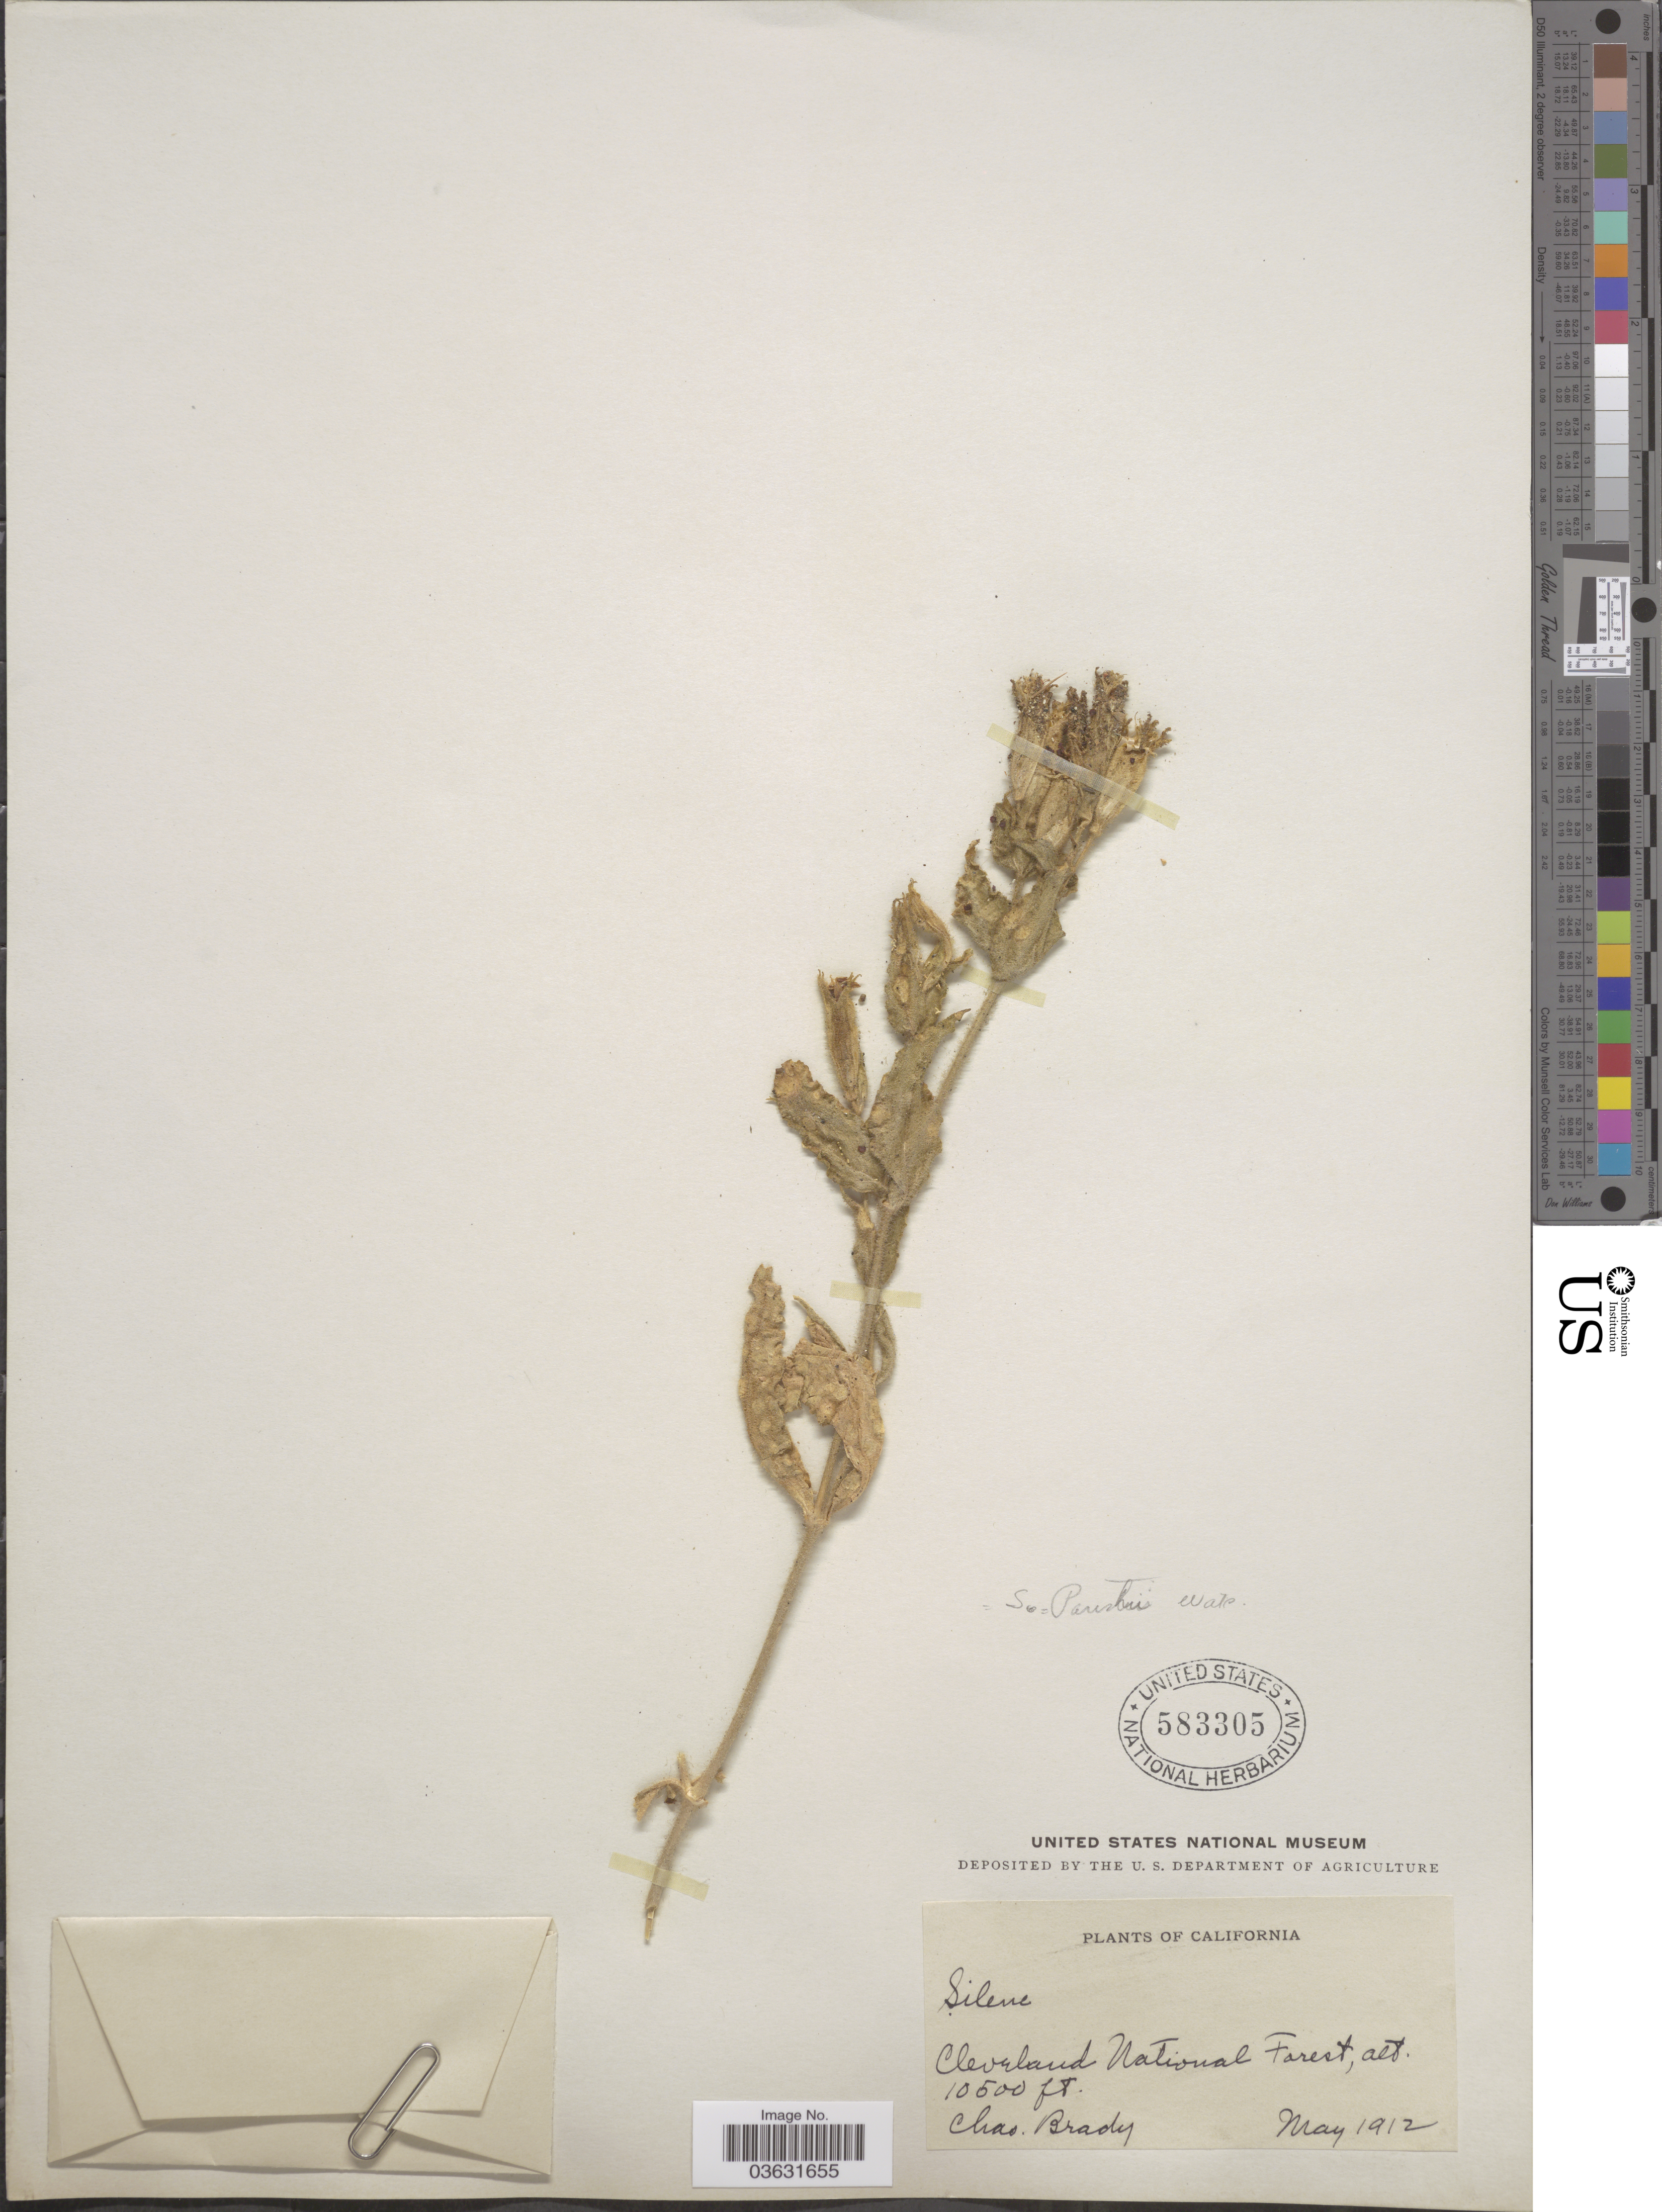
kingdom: Plantae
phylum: Tracheophyta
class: Magnoliopsida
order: Caryophyllales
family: Caryophyllaceae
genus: Silene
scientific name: Silene parishii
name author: S. Watson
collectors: C. Brady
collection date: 1912-05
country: United States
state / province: California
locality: Cleveland National Forest.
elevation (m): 3200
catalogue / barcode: US 583305